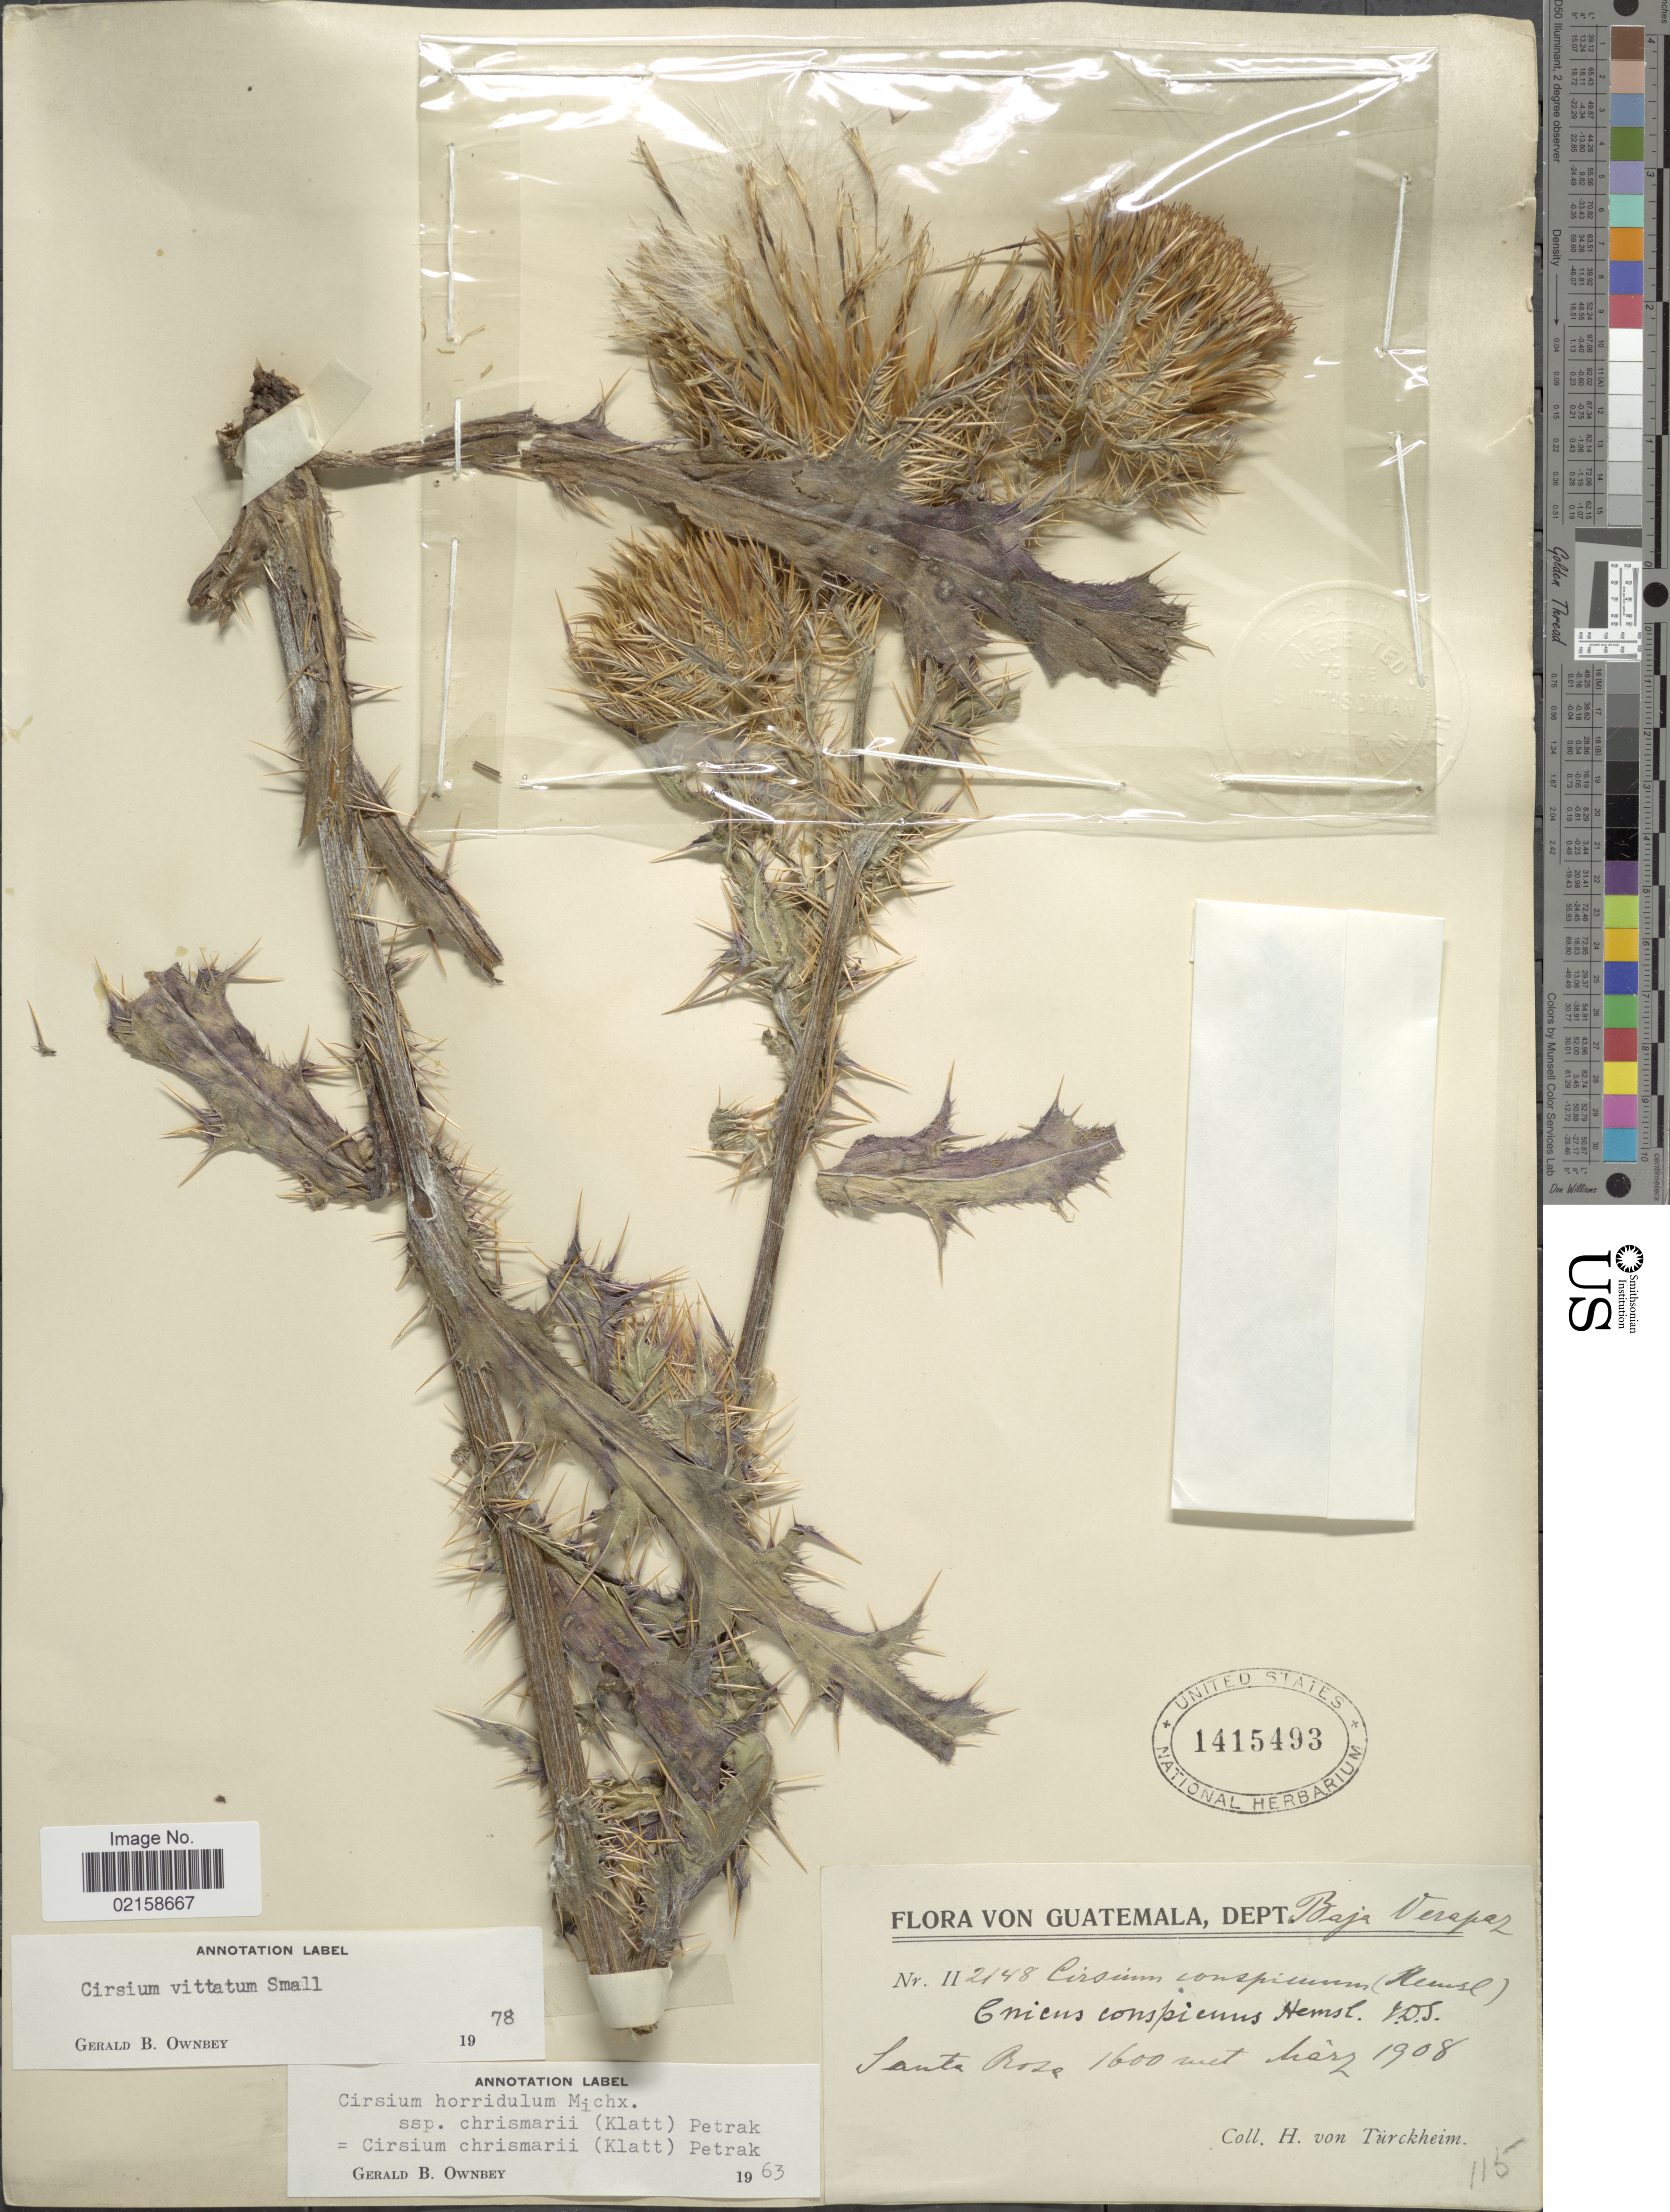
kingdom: Plantae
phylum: Tracheophyta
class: Magnoliopsida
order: Asterales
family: Asteraceae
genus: Cirsium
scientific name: Cirsium horridulum var. vittatum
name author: (Small) R.W. Long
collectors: H. von Türckheim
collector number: II 2148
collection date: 1908-03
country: Guatemala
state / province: Baja Verapaz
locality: Santa Rosa.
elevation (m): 1600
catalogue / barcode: US 1415493